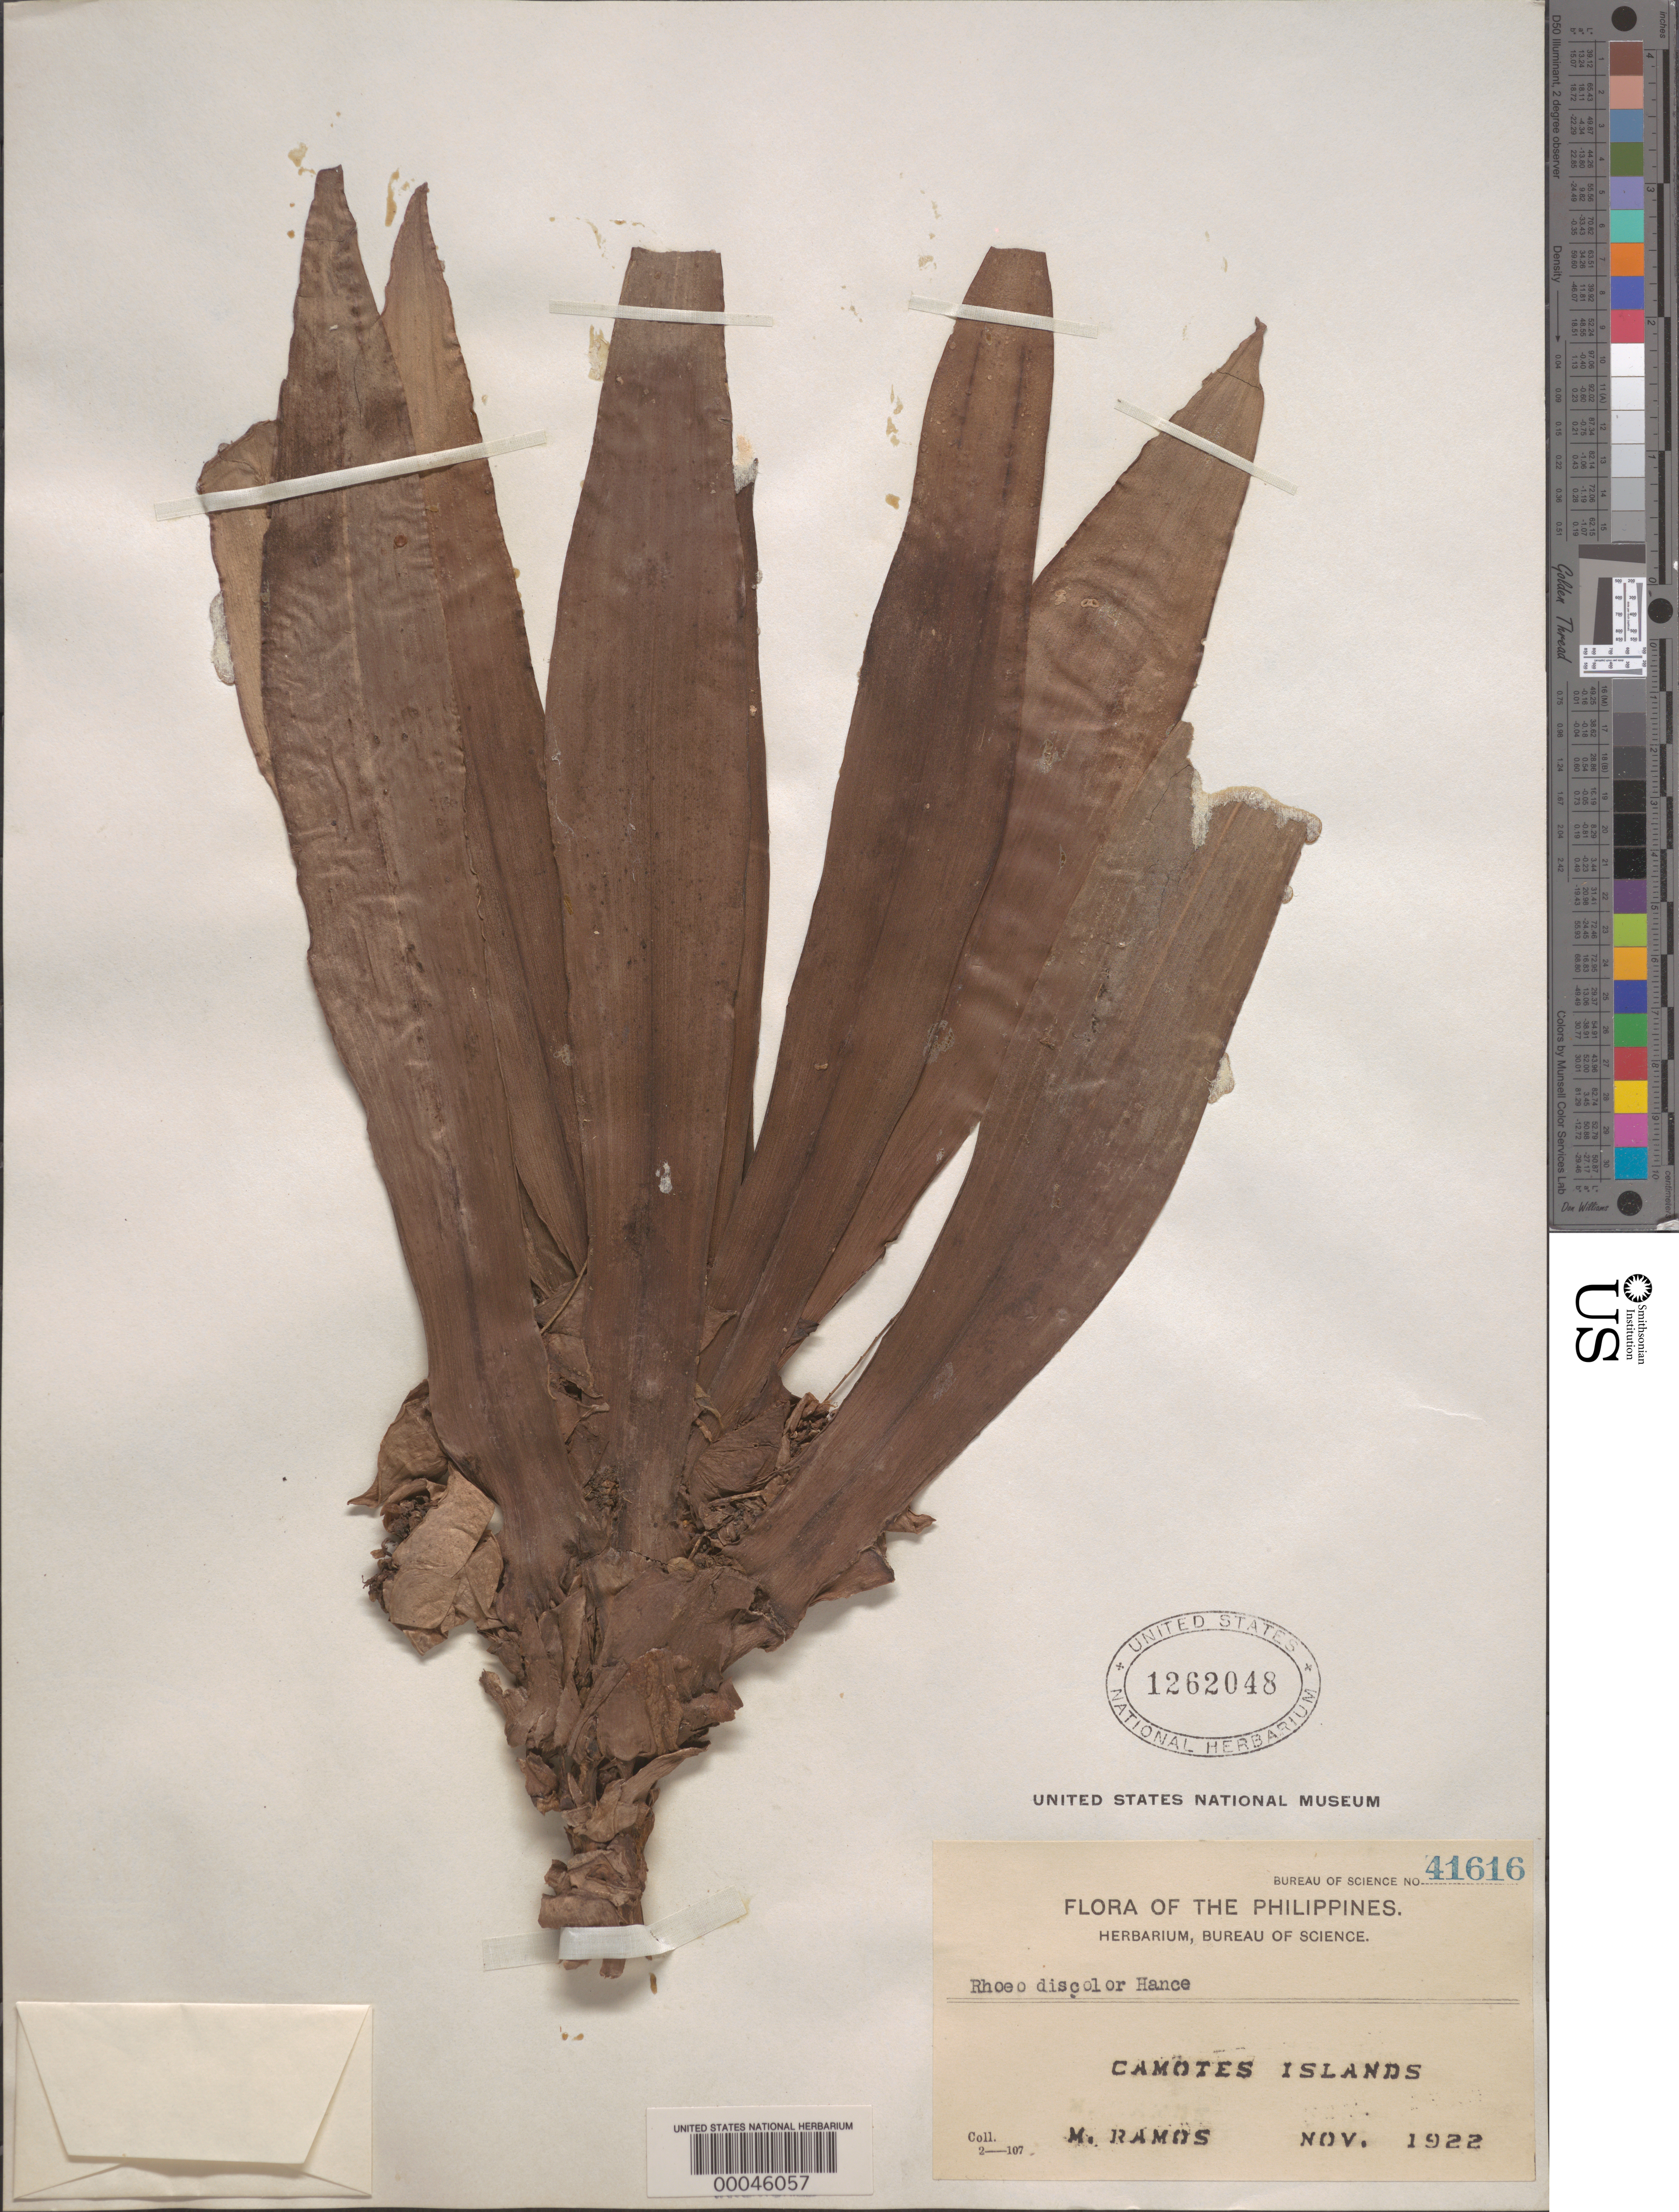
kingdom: Plantae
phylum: Tracheophyta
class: Liliopsida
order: Commelinales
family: Commelinaceae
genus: Tradescantia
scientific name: Tradescantia spathacea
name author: Sw.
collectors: M. Ramos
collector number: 41616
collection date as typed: Nov 1922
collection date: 1922-11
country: Philippines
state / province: Central Visayas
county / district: Cebu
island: Cebu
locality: Camotes is. [off of cebu i.?]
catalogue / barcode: US 1262048